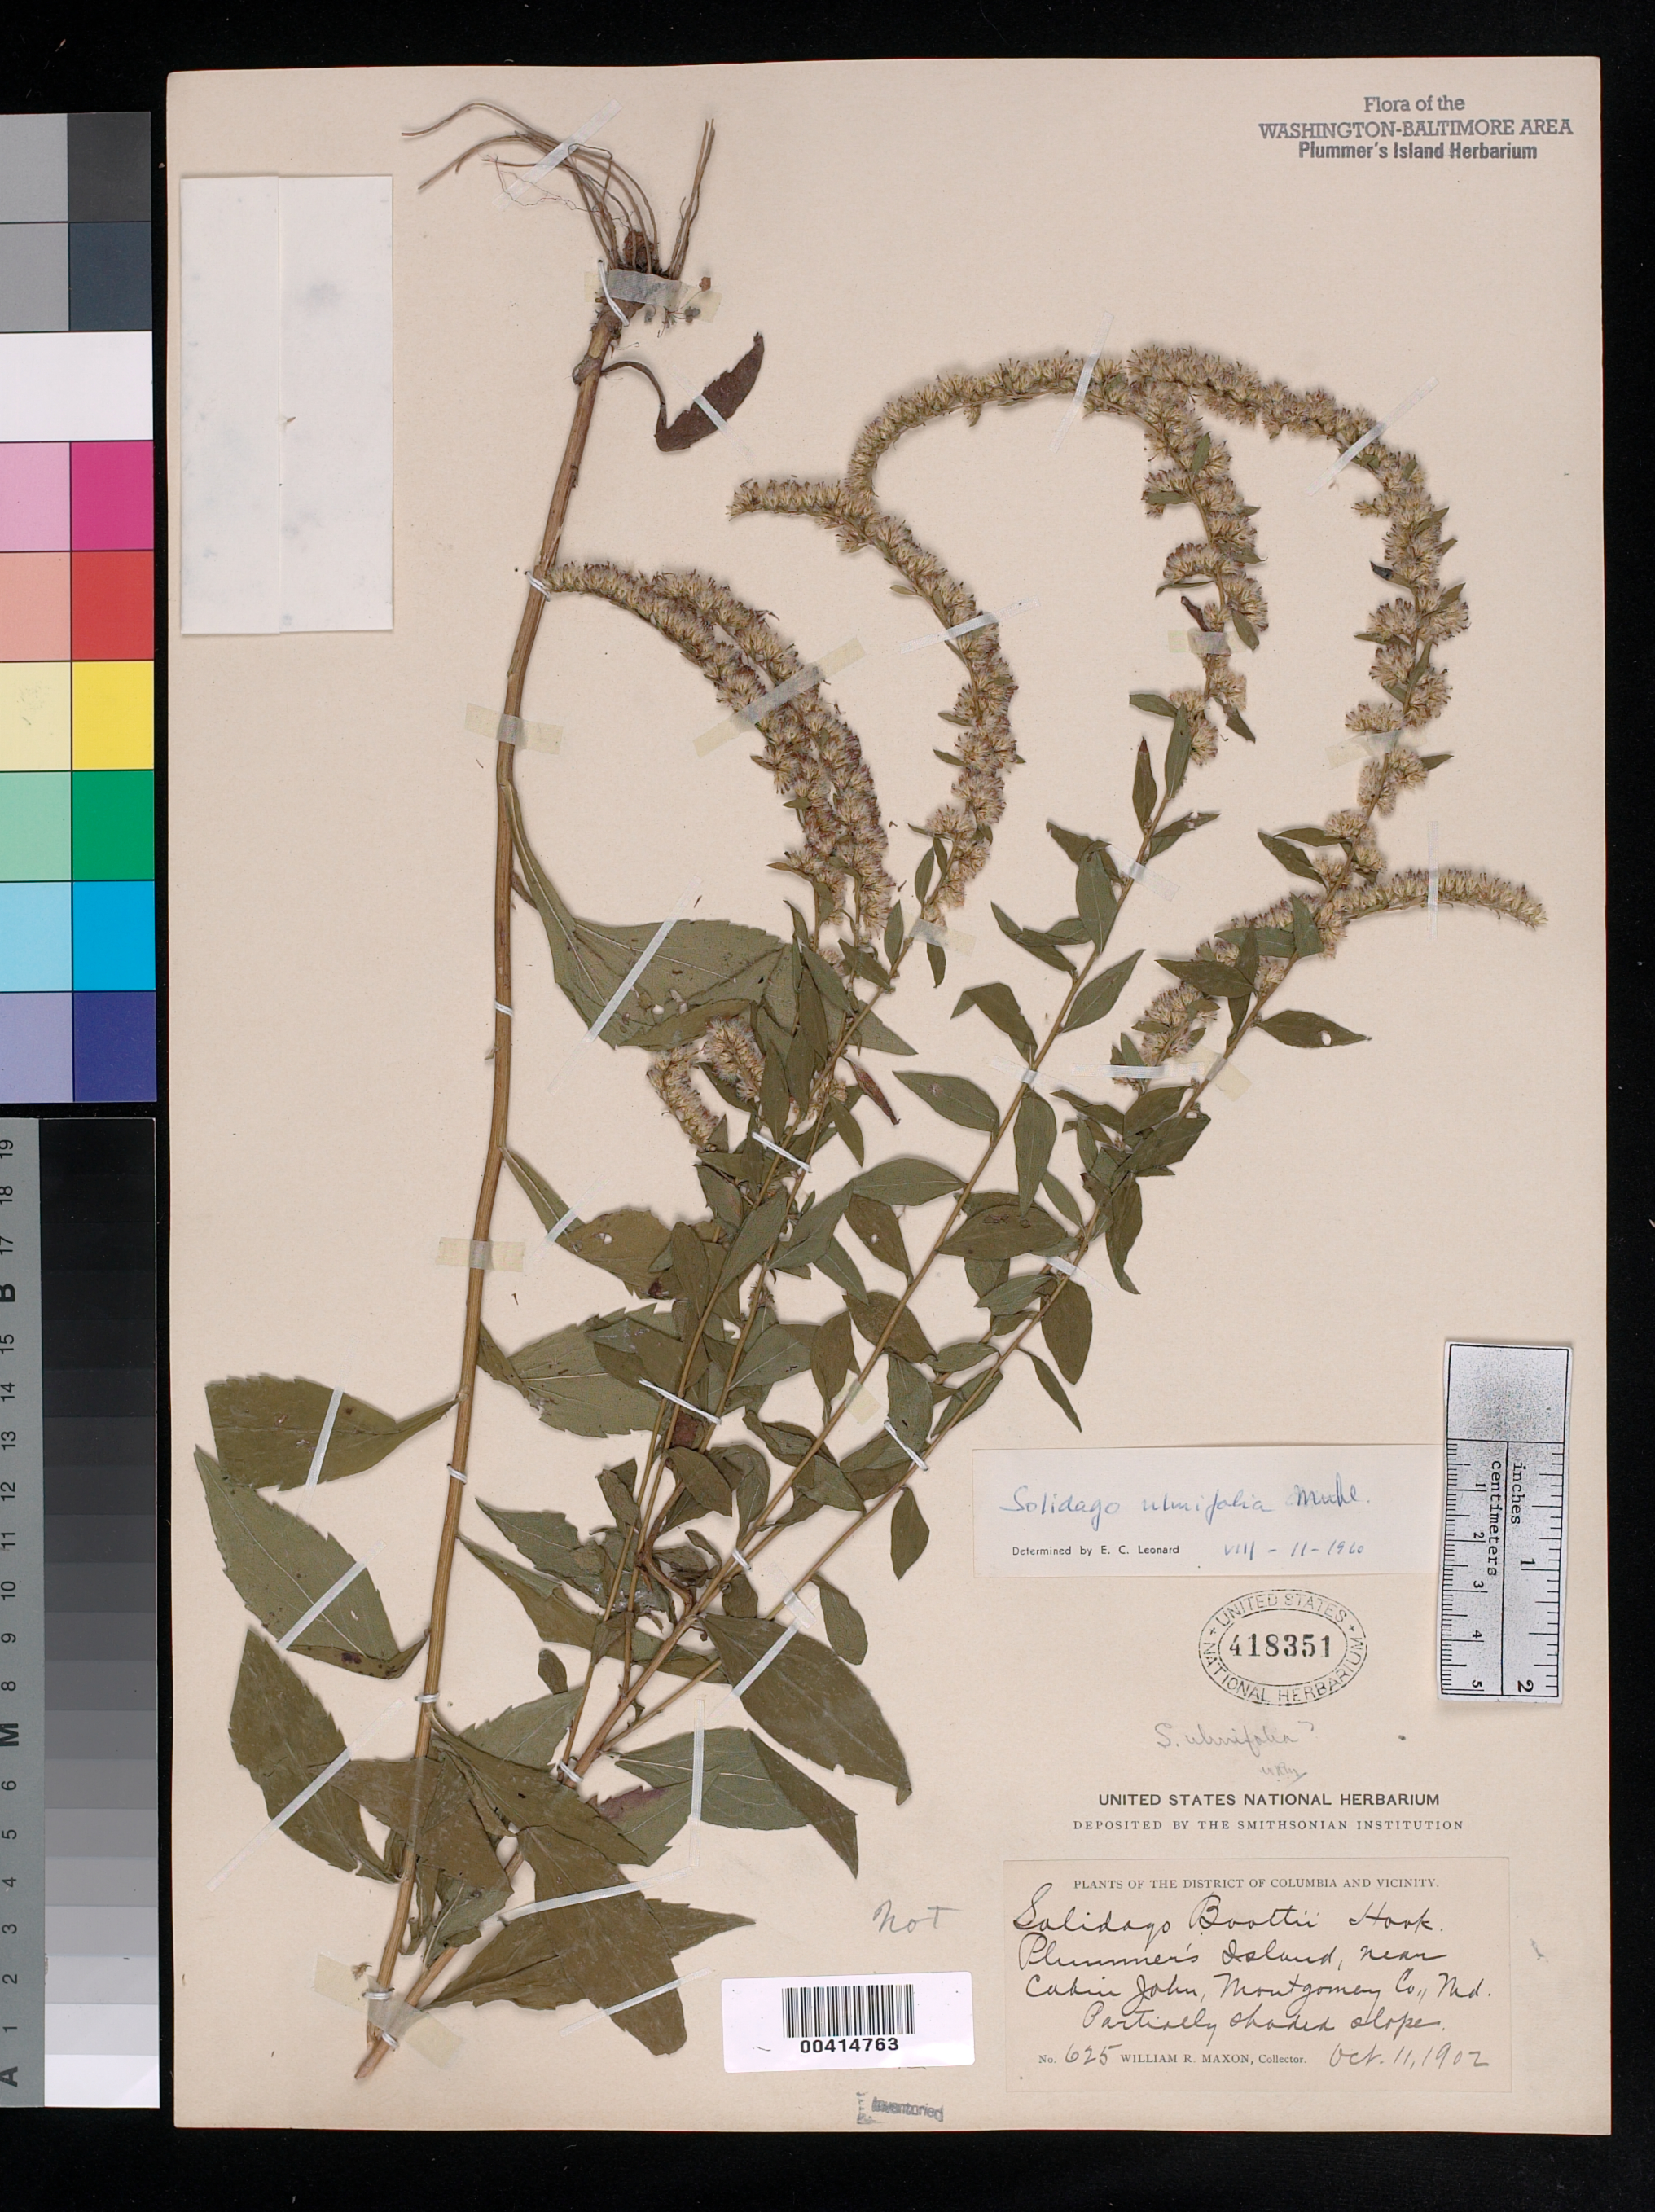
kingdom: Plantae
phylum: Tracheophyta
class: Magnoliopsida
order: Asterales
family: Asteraceae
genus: Solidago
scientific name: Solidago ulmifolia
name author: Muhl. ex Willd.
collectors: W. R. Maxon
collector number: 625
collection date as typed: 11 Oct 1902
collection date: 1902-10-11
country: United States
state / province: Maryland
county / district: Montgomery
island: Plummers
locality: Plummer's Island C. & O. Canal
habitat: Partially shaded slope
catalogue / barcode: US 418351